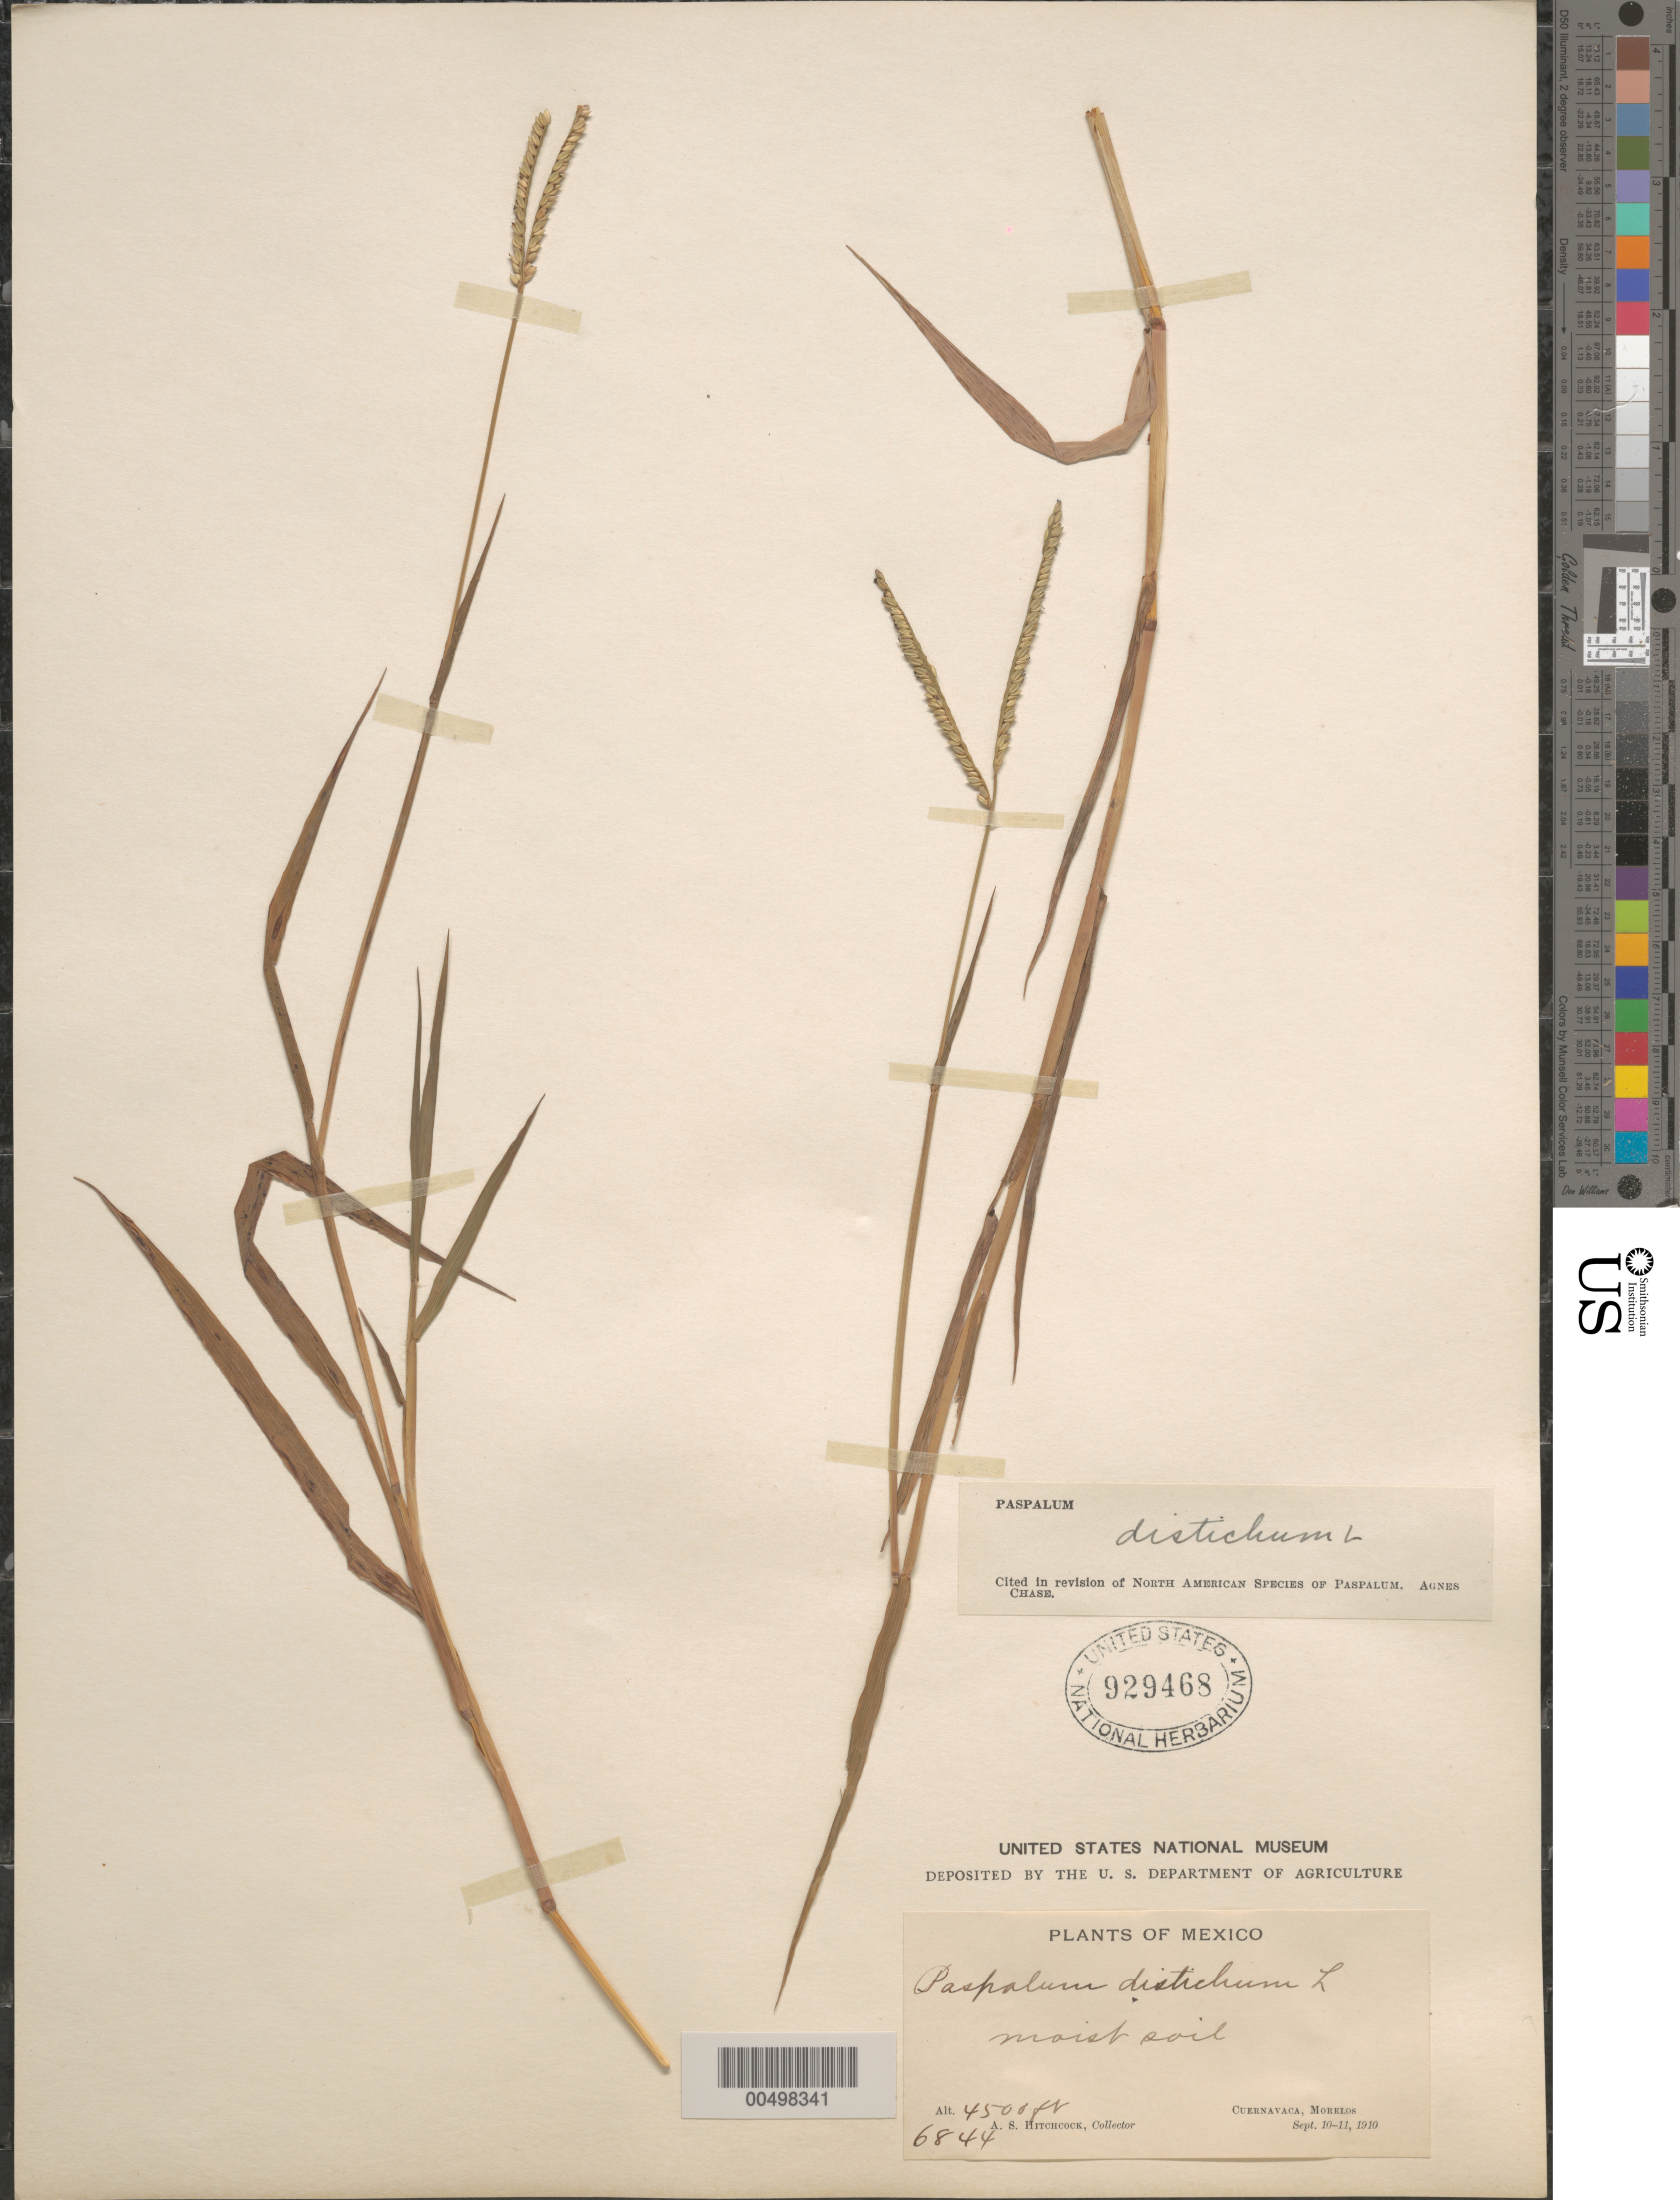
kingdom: Plantae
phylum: Tracheophyta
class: Liliopsida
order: Poales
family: Poaceae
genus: Paspalum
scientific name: Paspalum paspaloides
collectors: A. S. Hitchcock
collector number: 6844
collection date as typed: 10 Sep 1910 to 11 Sep 1910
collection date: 1910-09-11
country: Mexico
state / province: Morelos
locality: Cuernavaca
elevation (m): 1372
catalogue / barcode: US 929468